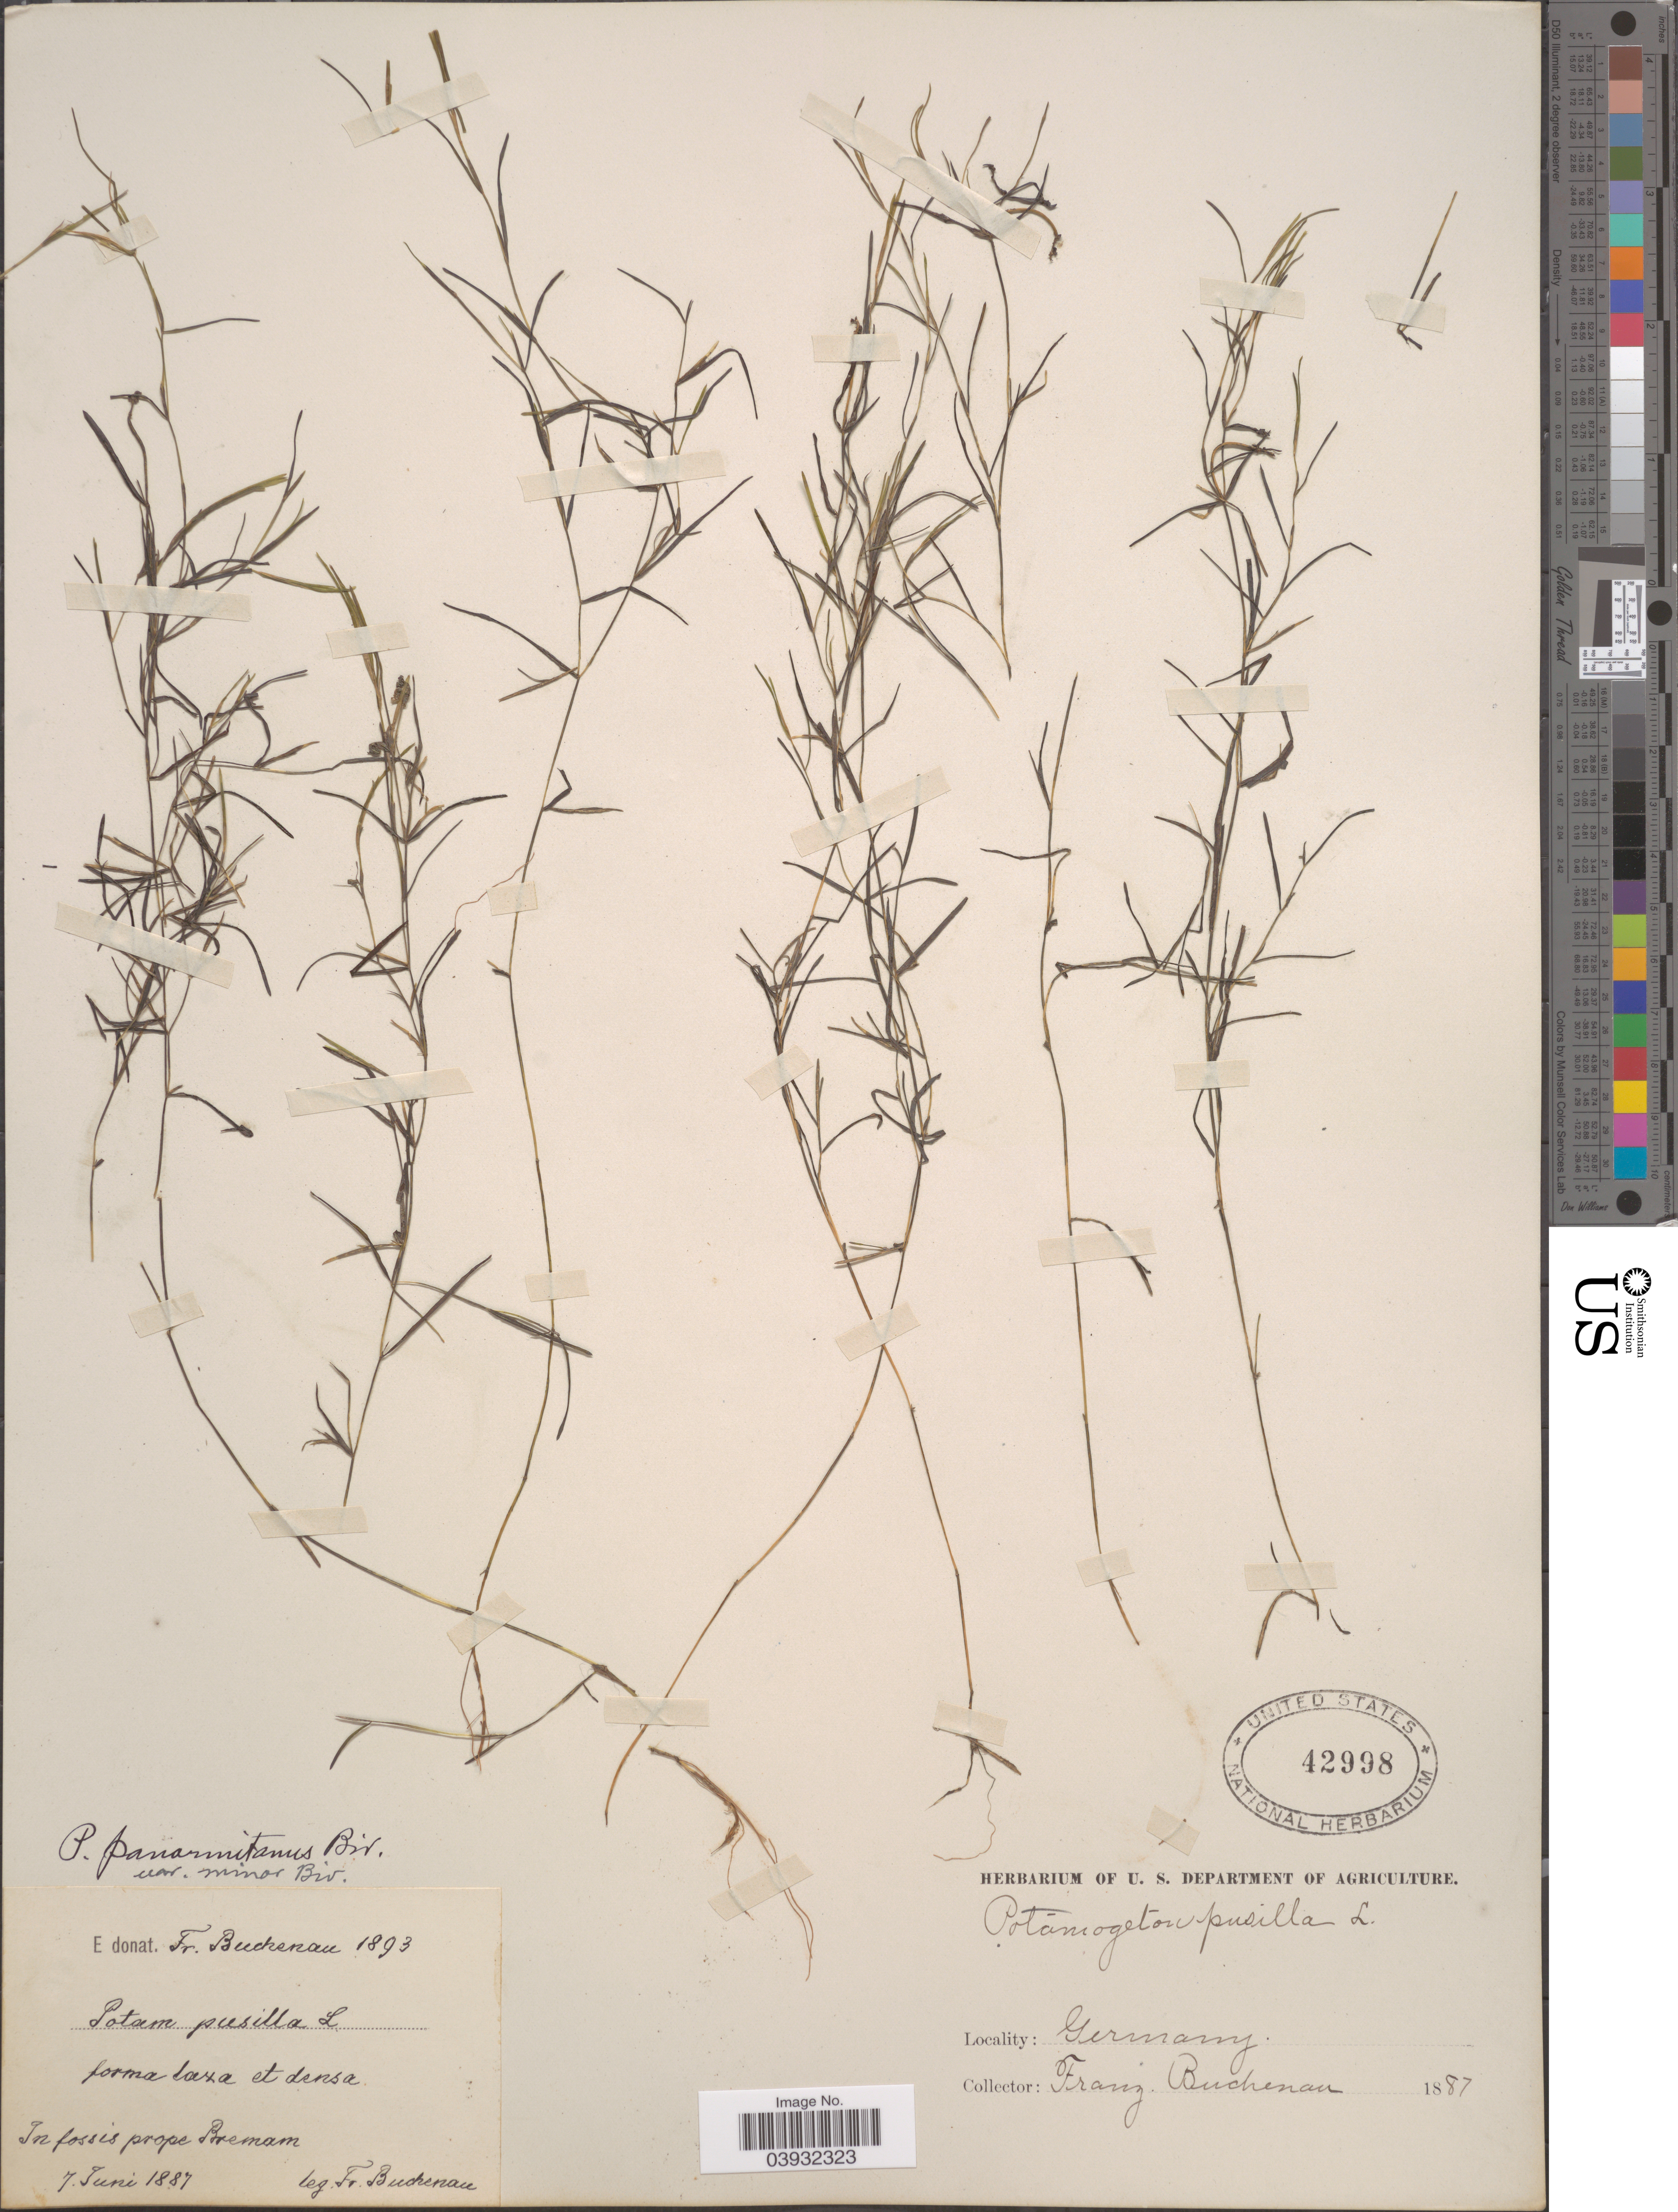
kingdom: Plantae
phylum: Tracheophyta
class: Liliopsida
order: Alismatales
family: Potamogetonaceae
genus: Potamogeton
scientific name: Potamogeton panormitanus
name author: Biv.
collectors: F. Buchenau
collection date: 1887-06-07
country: Germany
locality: In fossis prope Bremam.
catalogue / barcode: US 42998